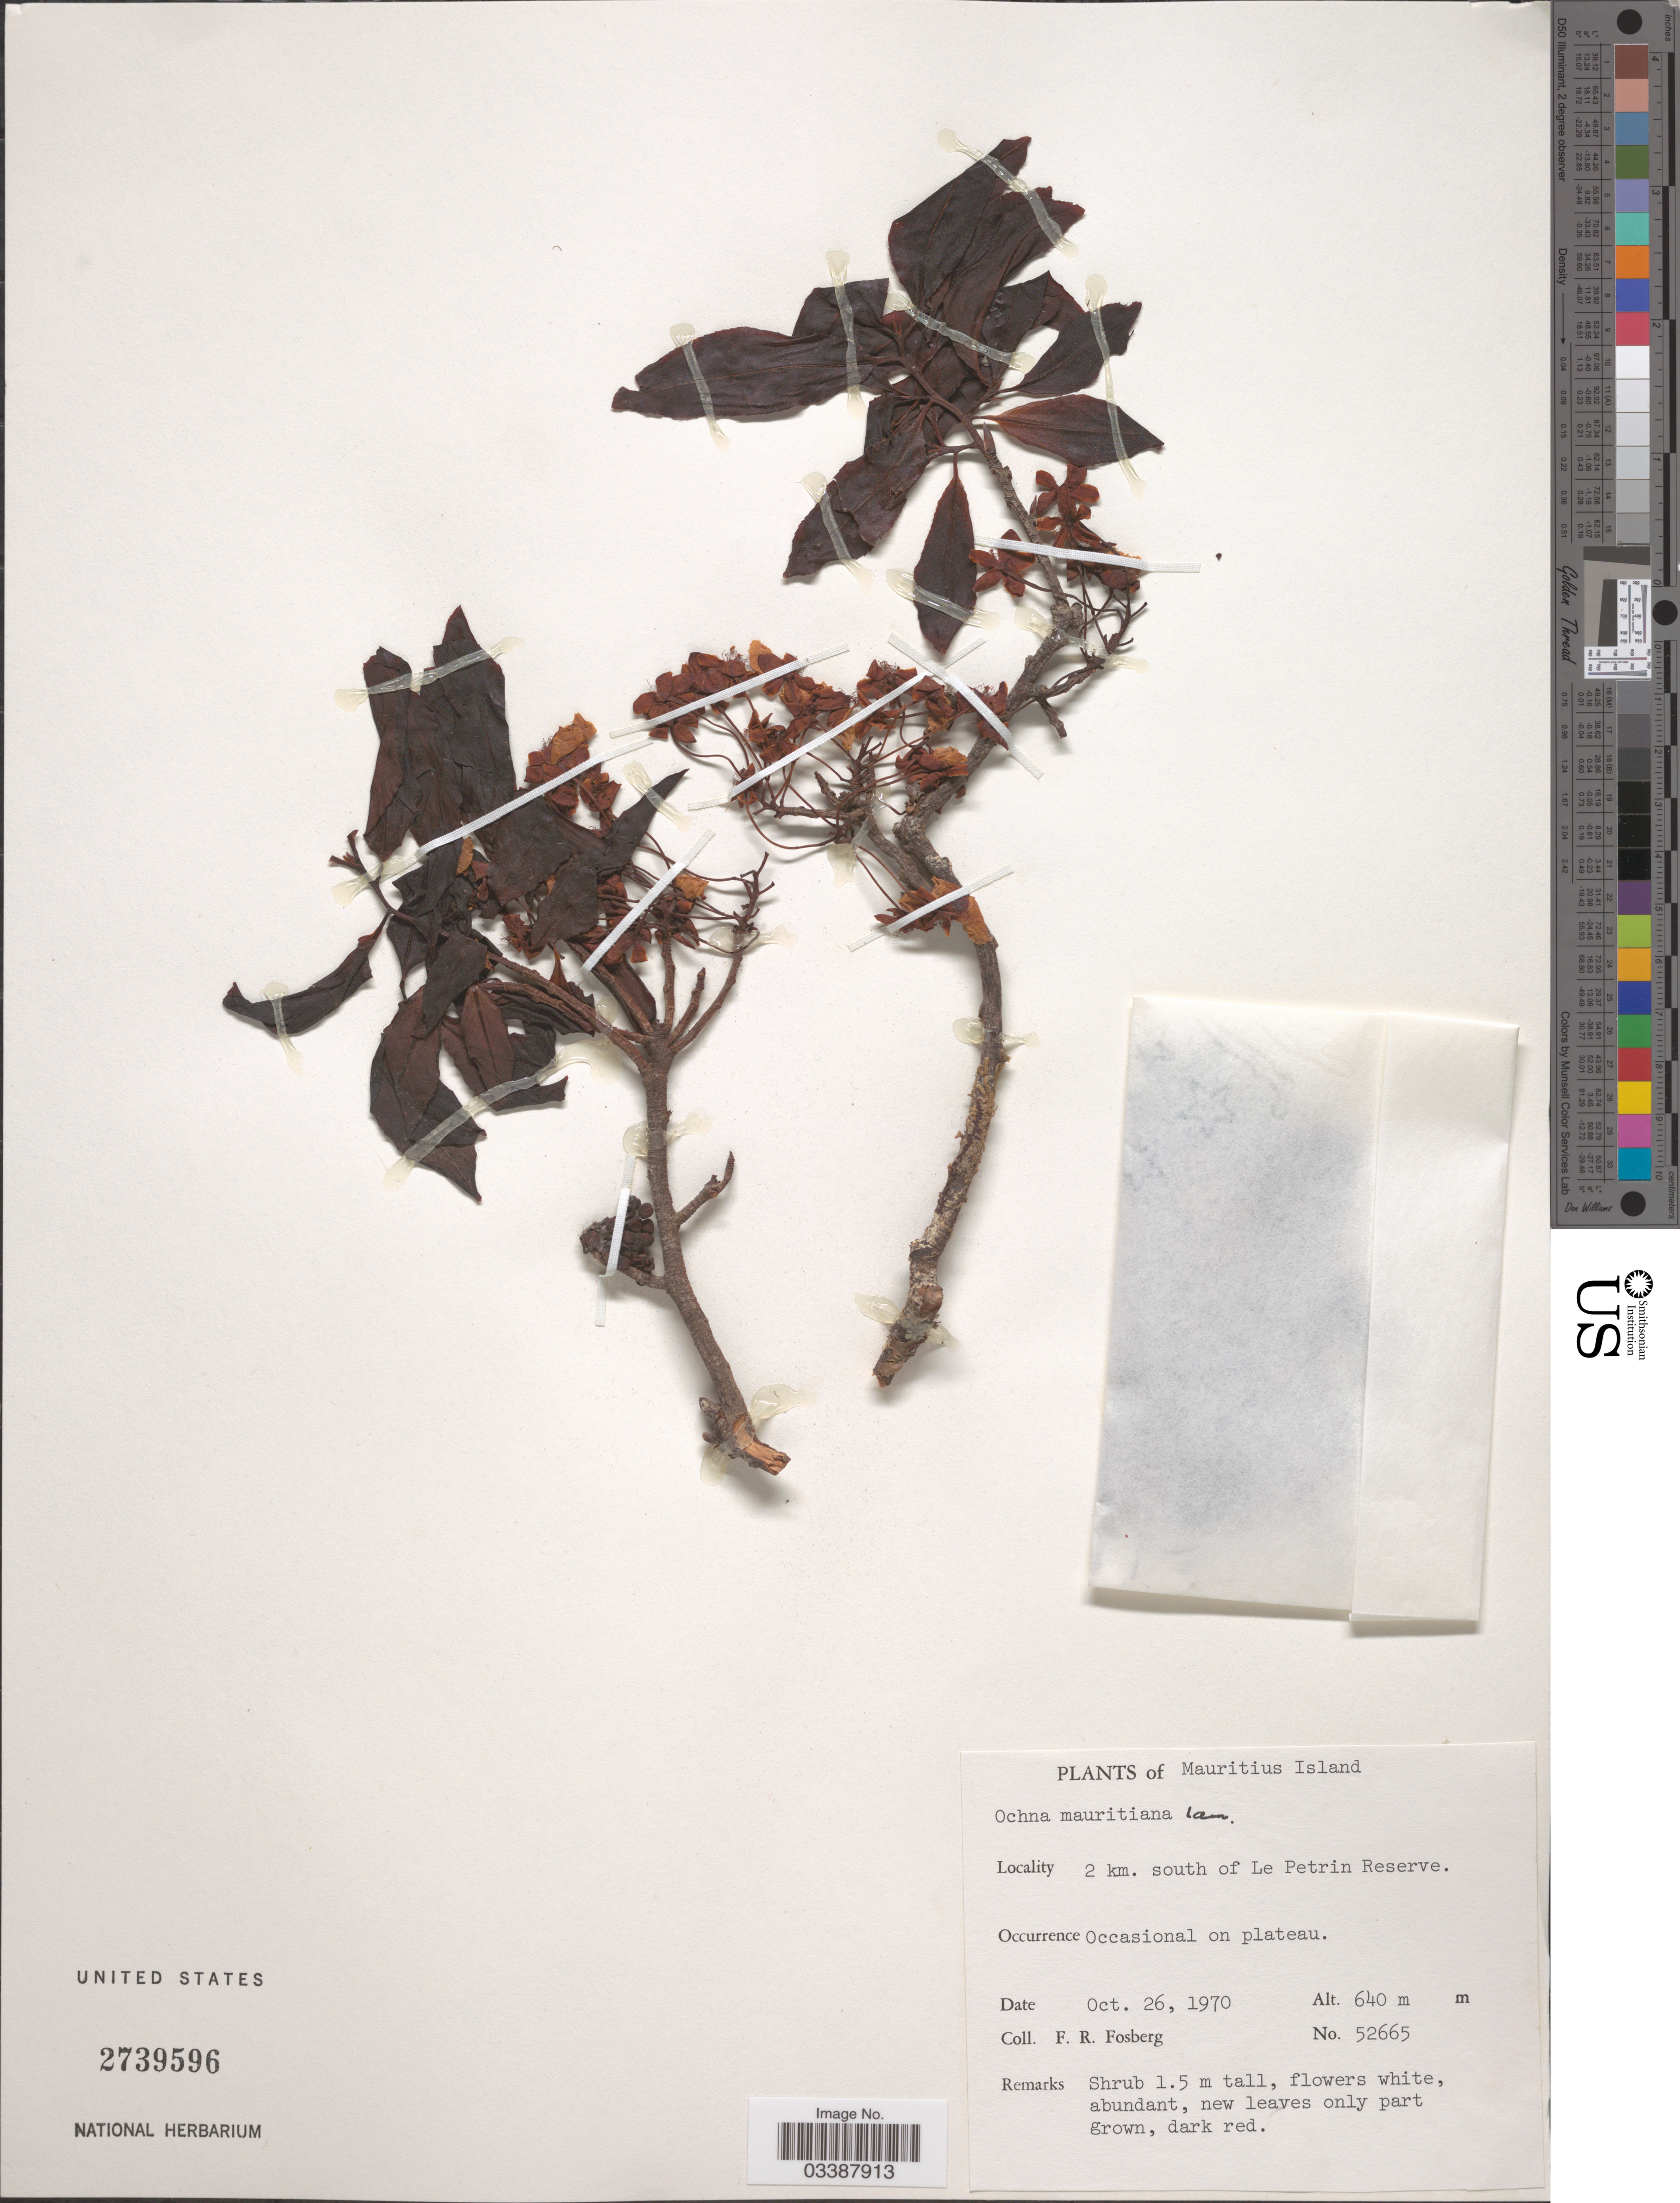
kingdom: Plantae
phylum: Tracheophyta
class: Magnoliopsida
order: Malpighiales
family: Ochnaceae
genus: Ochna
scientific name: Ochna mauritiana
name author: Lam.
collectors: F. R. Fosberg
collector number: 52665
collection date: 1970-10-26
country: Mauritius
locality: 2 km. south of Le Petrin Reserve.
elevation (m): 640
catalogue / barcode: US 2739596